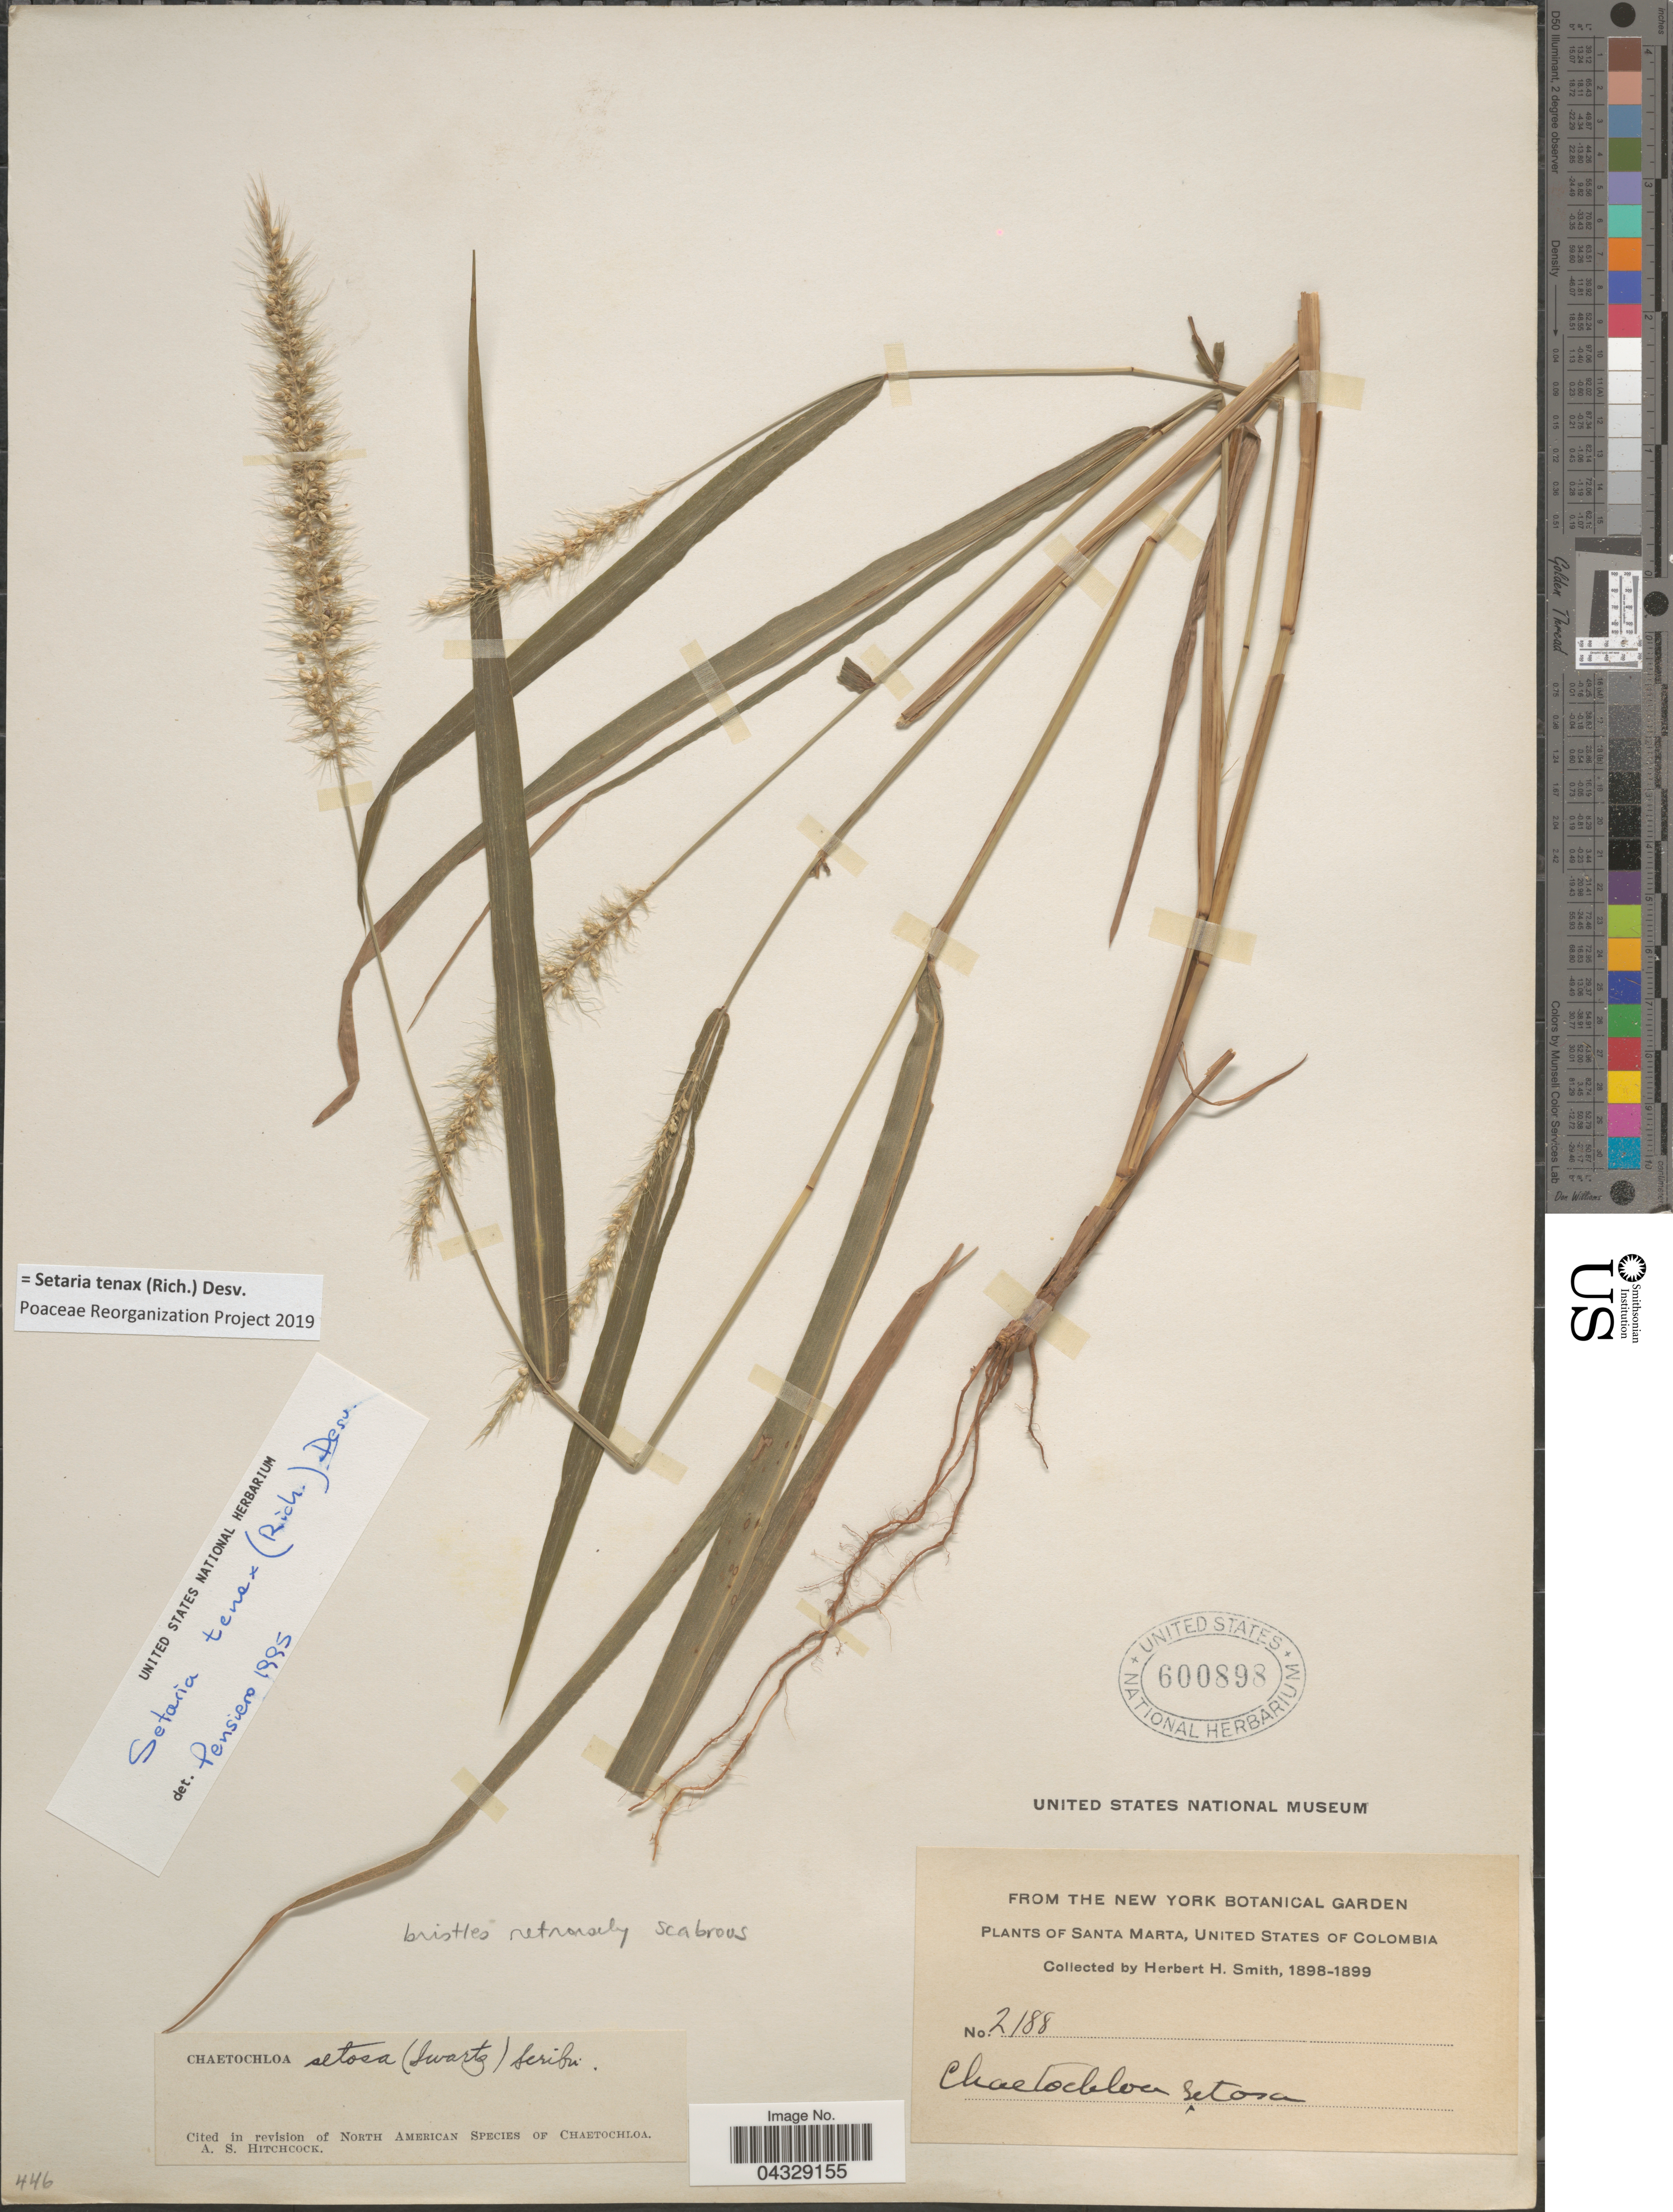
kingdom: Plantae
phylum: Tracheophyta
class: Liliopsida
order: Poales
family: Poaceae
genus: Setaria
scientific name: Setaria tenax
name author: (Rich.) Desv.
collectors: Herbert H. Smith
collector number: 2188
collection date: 1898/1899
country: Colombia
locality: Santa Marta, United States of Colombia.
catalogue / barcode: US 600898